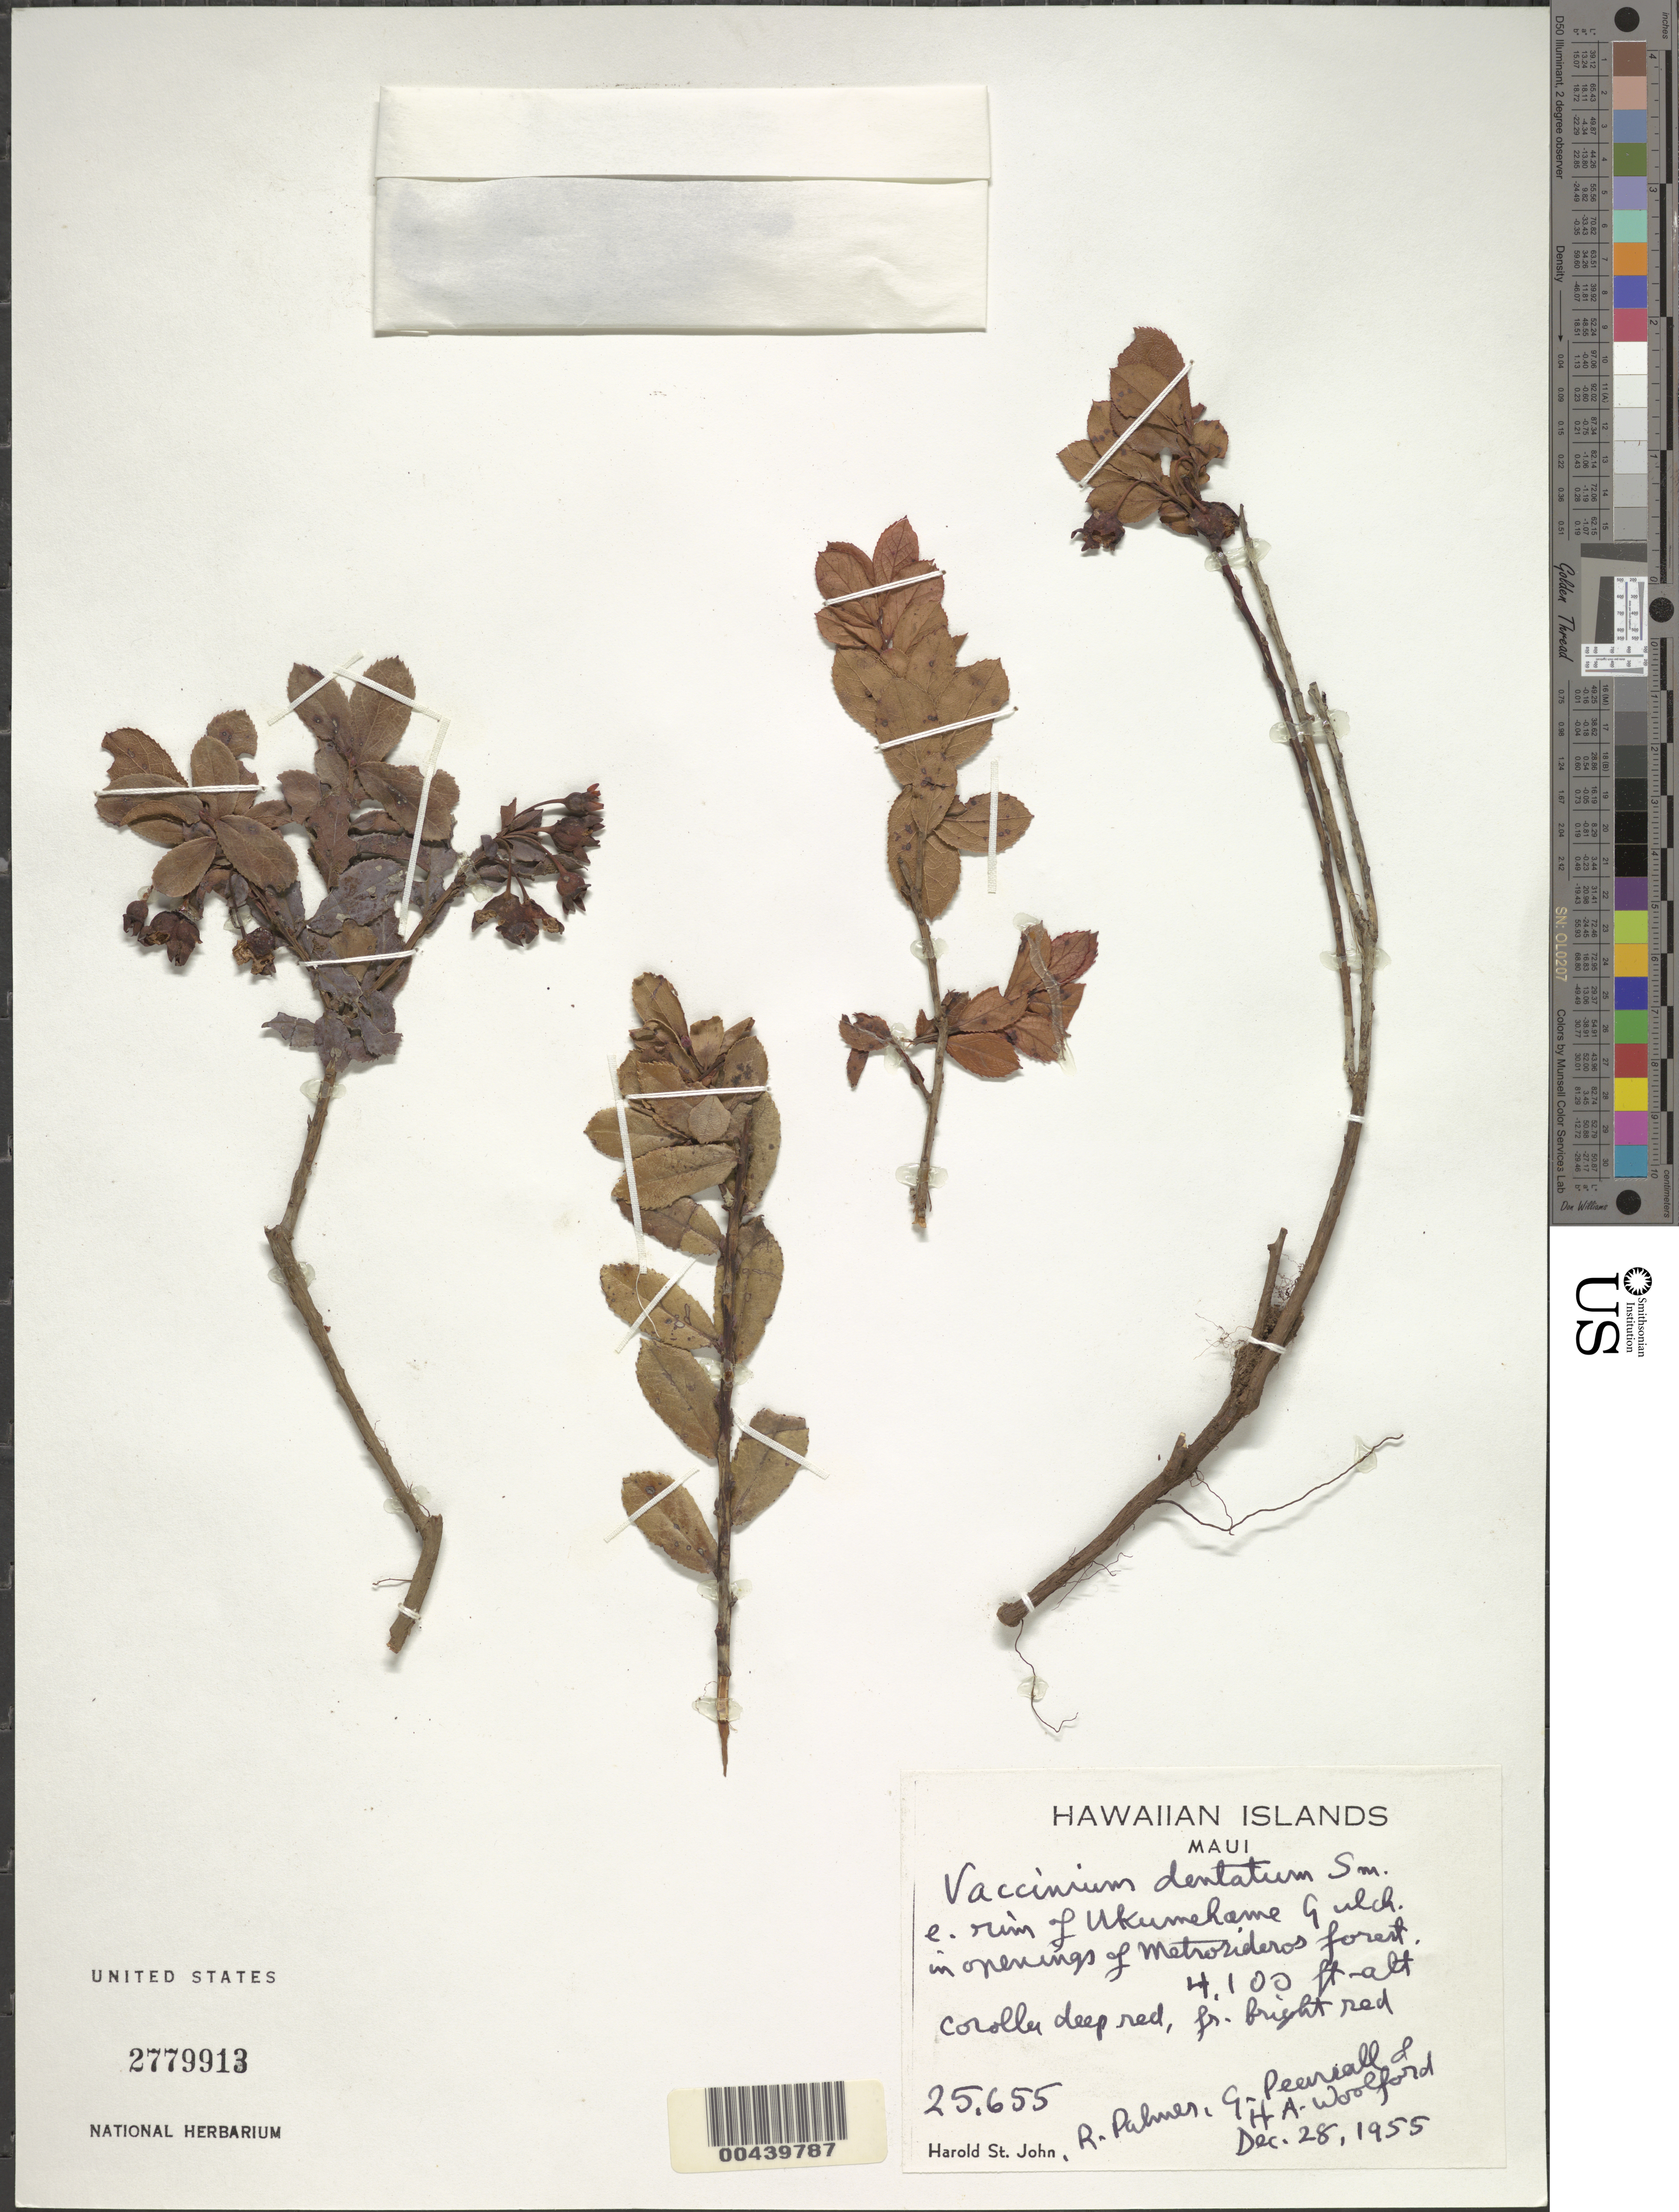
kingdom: Plantae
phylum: Tracheophyta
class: Magnoliopsida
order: Ericales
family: Ericaceae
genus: Vaccinium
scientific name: Vaccinium dentatum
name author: Sm.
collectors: H. St. John, R. Palmer, G. Pearsall & H. Woolford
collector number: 25655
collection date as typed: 28 Dec 1955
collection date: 1955-12-28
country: United States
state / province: Hawaii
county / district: Maui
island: Maui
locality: E rim of Ukumehame Gulch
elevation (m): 1250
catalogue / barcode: US 2779913